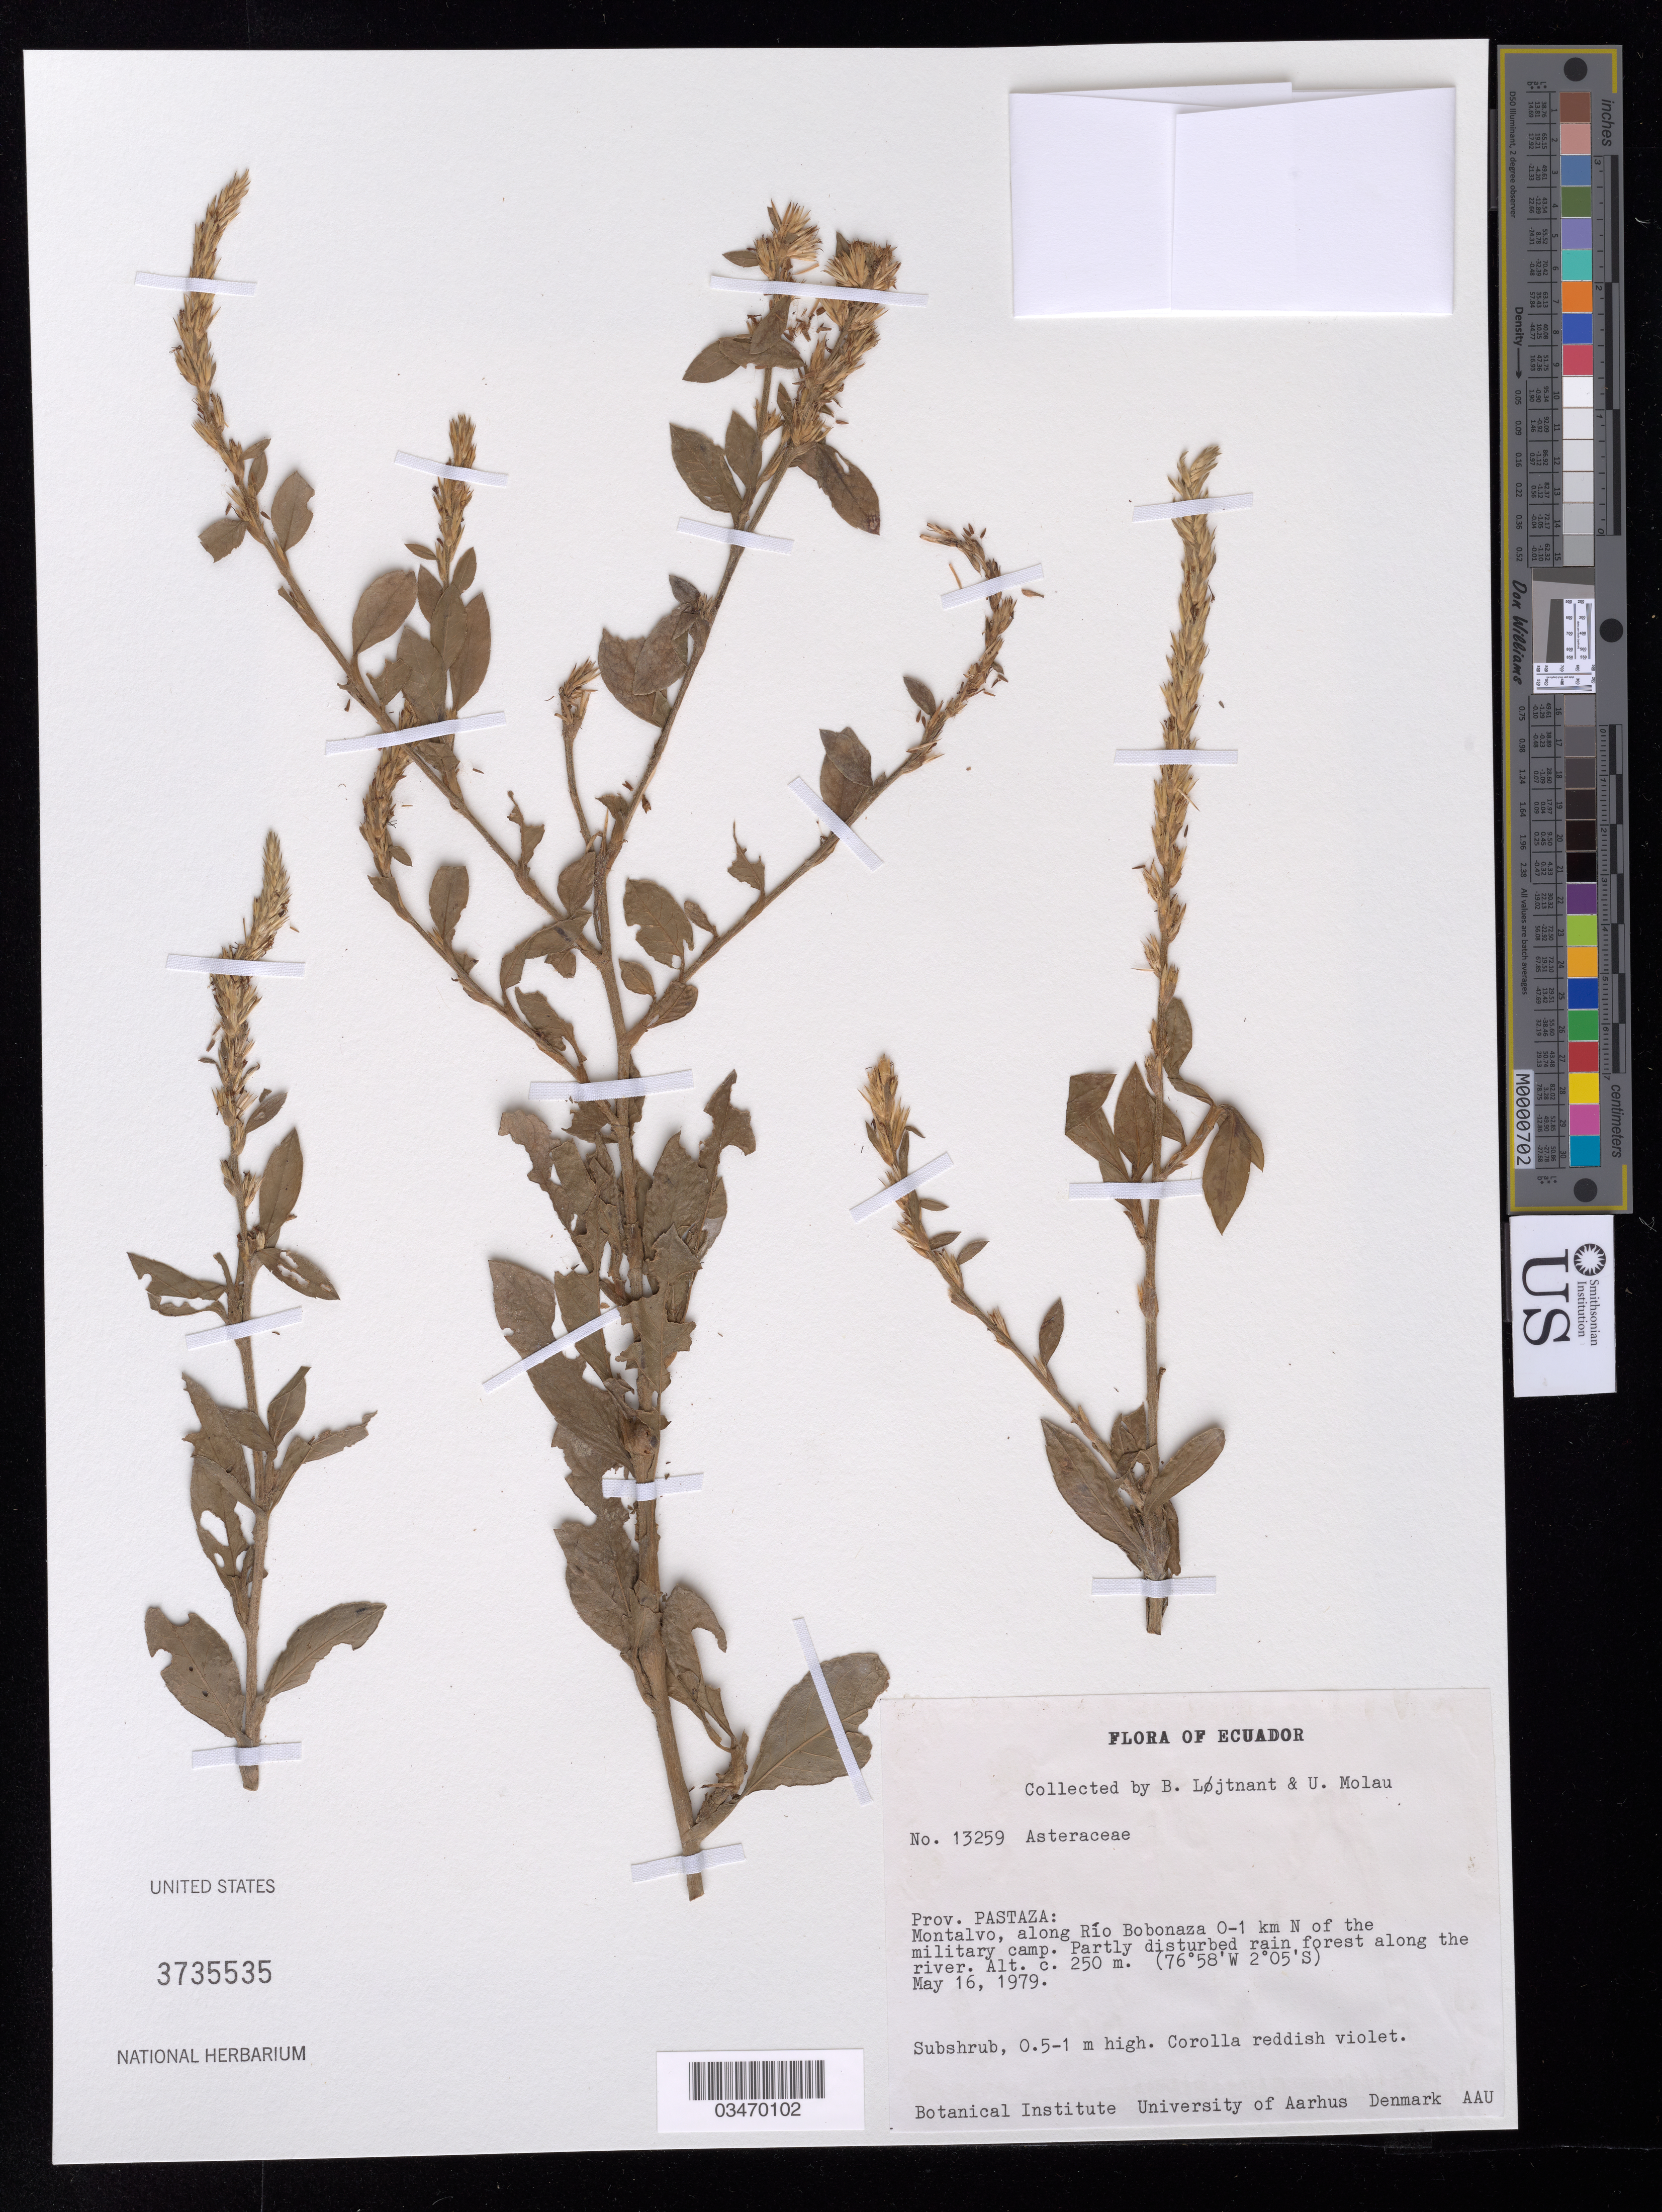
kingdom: Plantae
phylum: Tracheophyta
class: Magnoliopsida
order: Asterales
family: Asteraceae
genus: Pseudelephantopus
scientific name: Pseudelephantopus sp.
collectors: B. Löjtnant & U. Molau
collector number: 13259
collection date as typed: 16 May 1979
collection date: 1979-05-16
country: Ecuador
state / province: Pastaza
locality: Montalvo, along Rio Bobonaza 0-1 km N of the military camp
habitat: Partly disturbed rain forest along the river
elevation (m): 250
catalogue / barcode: US 3735535